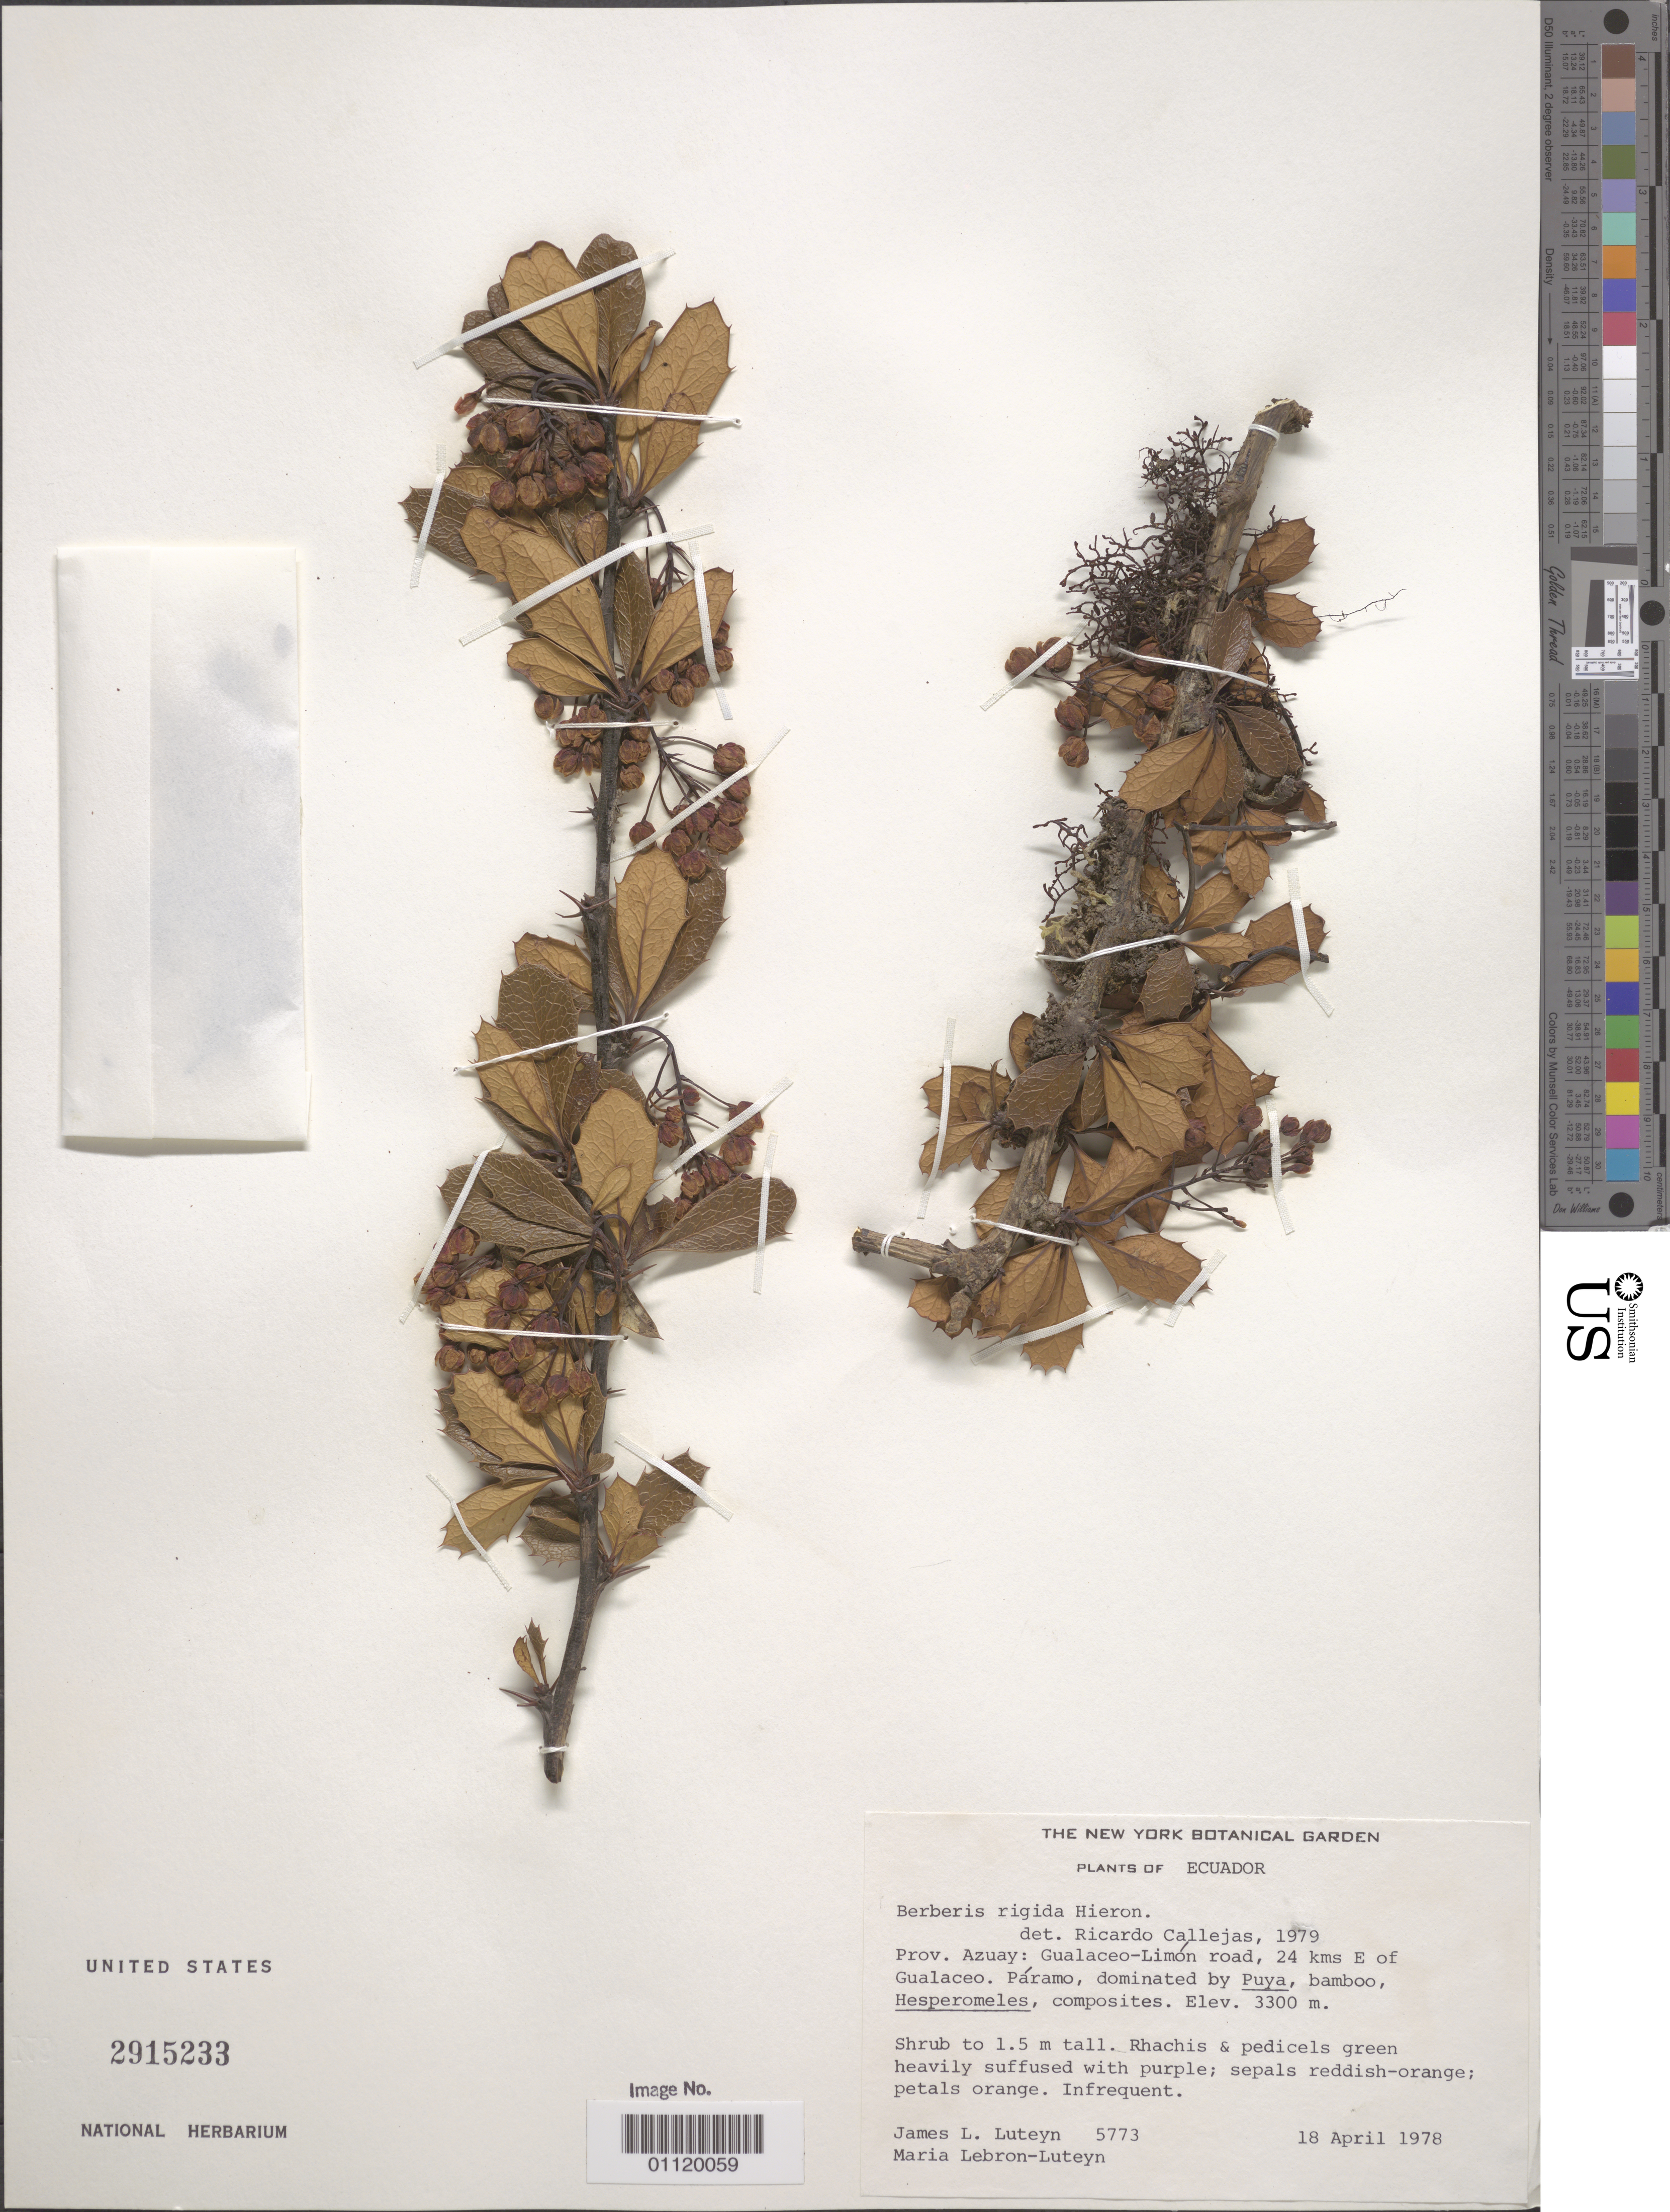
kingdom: Plantae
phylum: Tracheophyta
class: Magnoliopsida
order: Ranunculales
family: Berberidaceae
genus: Berberis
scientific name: Berberis rigida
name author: Hieron.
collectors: J. L. Luteyn & M. L. Lebrón-Luteyn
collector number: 5773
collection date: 1978-04-18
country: Ecuador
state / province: Azuay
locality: Gualaceo-Limon road, 24 km east of Gualaceo.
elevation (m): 3300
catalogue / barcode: US 2915233